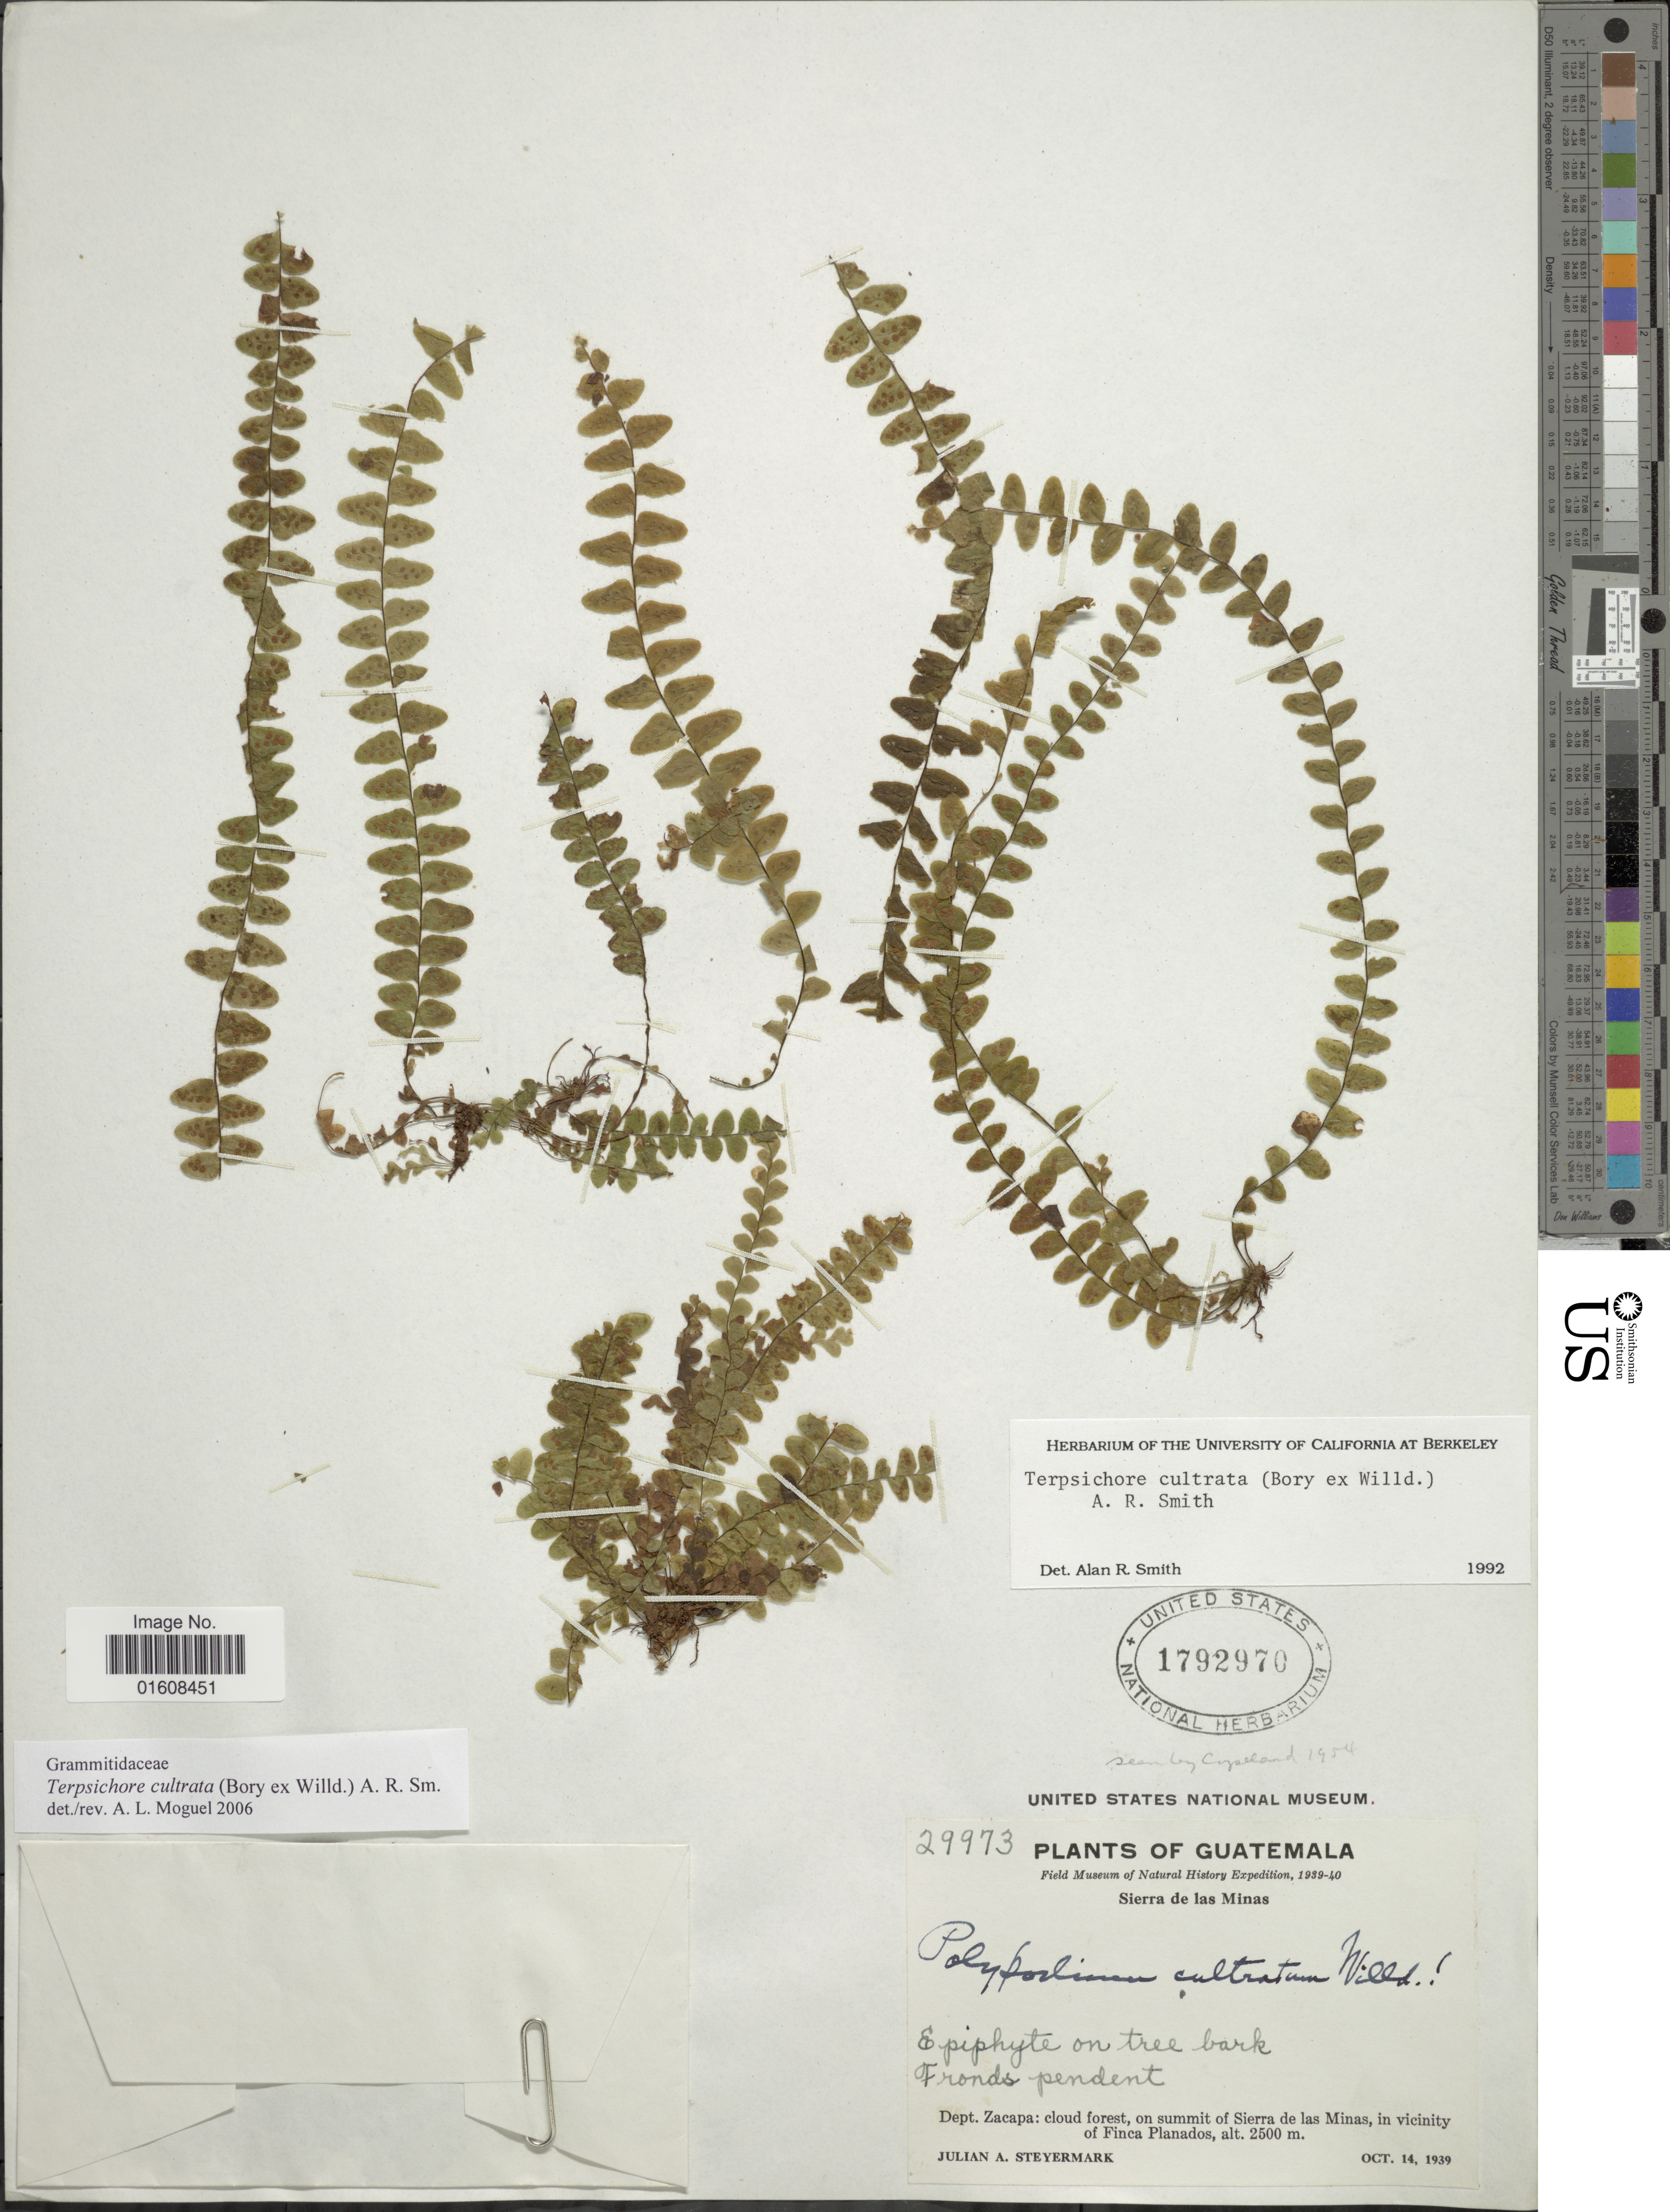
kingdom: Plantae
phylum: Tracheophyta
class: Polypodiopsida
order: Polypodiales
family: Polypodiaceae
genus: Alansmia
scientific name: Alansmia cultrata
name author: (Bory ex Willd.) Moguel & M. Kessler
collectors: J. Steyermark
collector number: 29973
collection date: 1939-10-14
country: Guatemala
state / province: Zacapa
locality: Sierra de las Minas. cloud forest, on summit of Sierra de las Minas, in vicinity of Finca Planados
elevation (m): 2500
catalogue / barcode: US 1792970